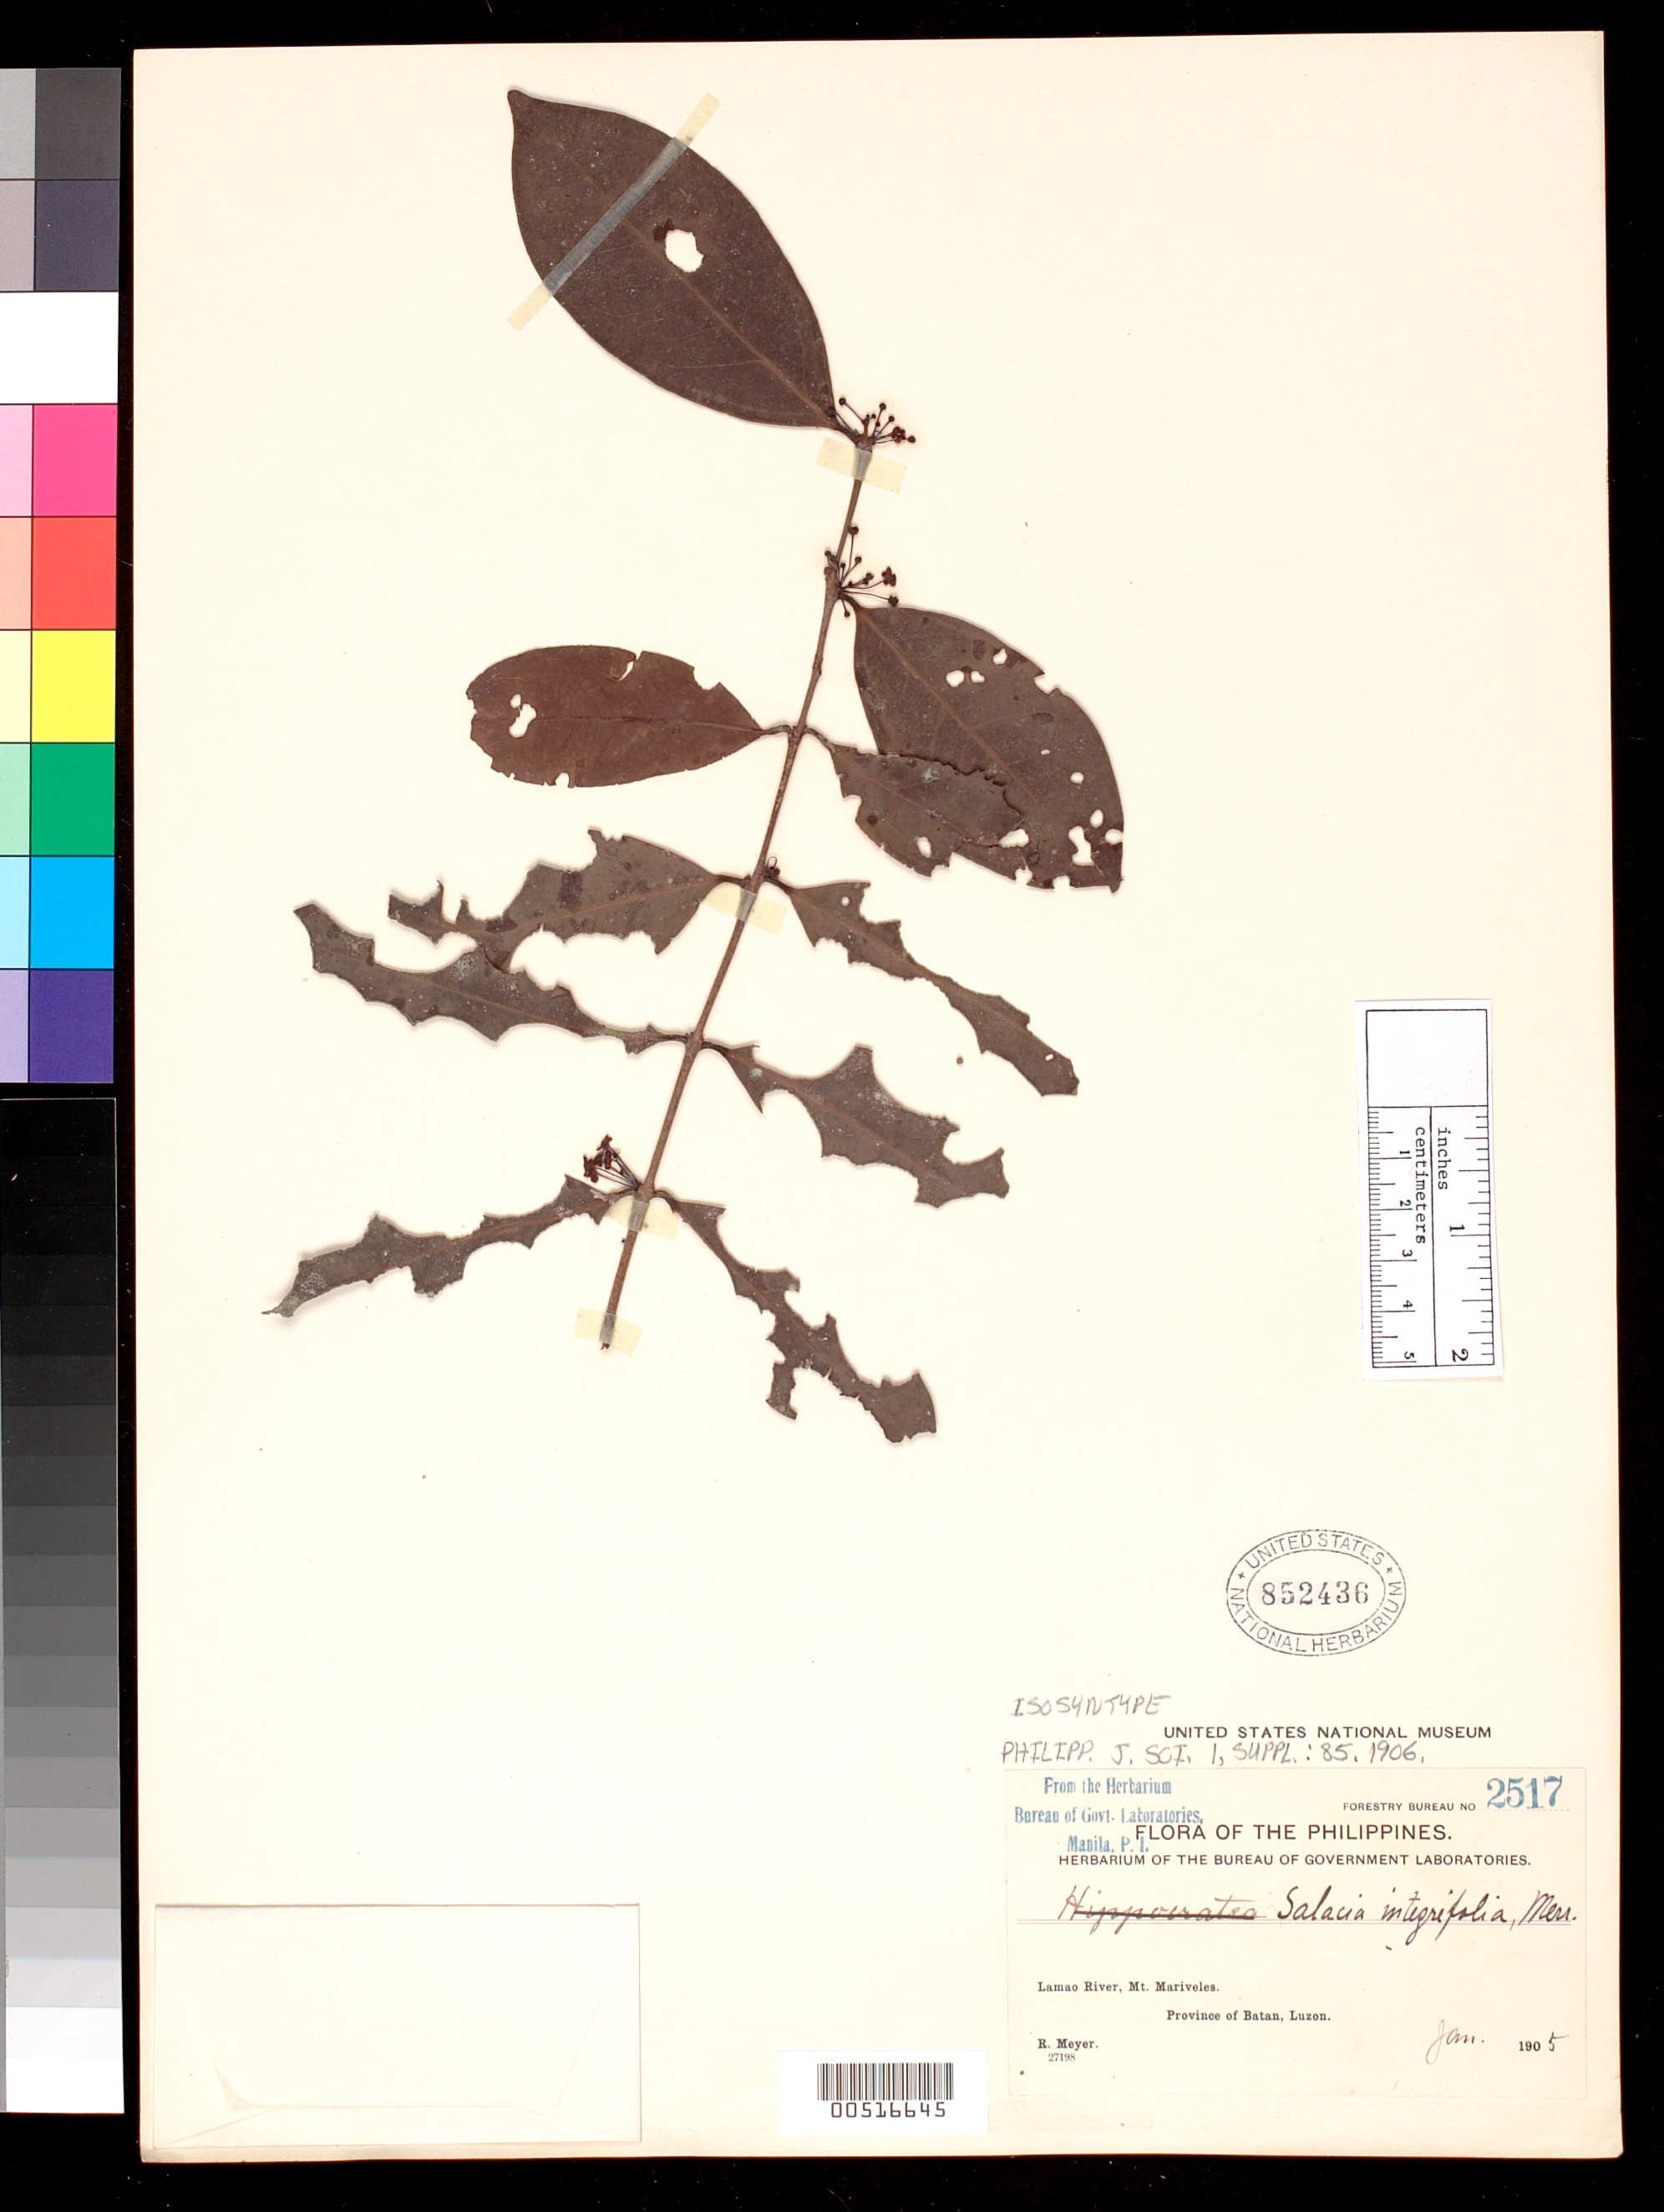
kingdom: Plantae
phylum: Tracheophyta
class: Magnoliopsida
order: Celastrales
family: Celastraceae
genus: Salacia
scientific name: Salacia integrifolia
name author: Merr.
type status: Isosyntype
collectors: R. Meyer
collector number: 2517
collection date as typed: Jan 1905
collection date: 1905-01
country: Philippines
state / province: Central Luzon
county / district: Bataan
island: Luzon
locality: Lamao River, Mt Mariveles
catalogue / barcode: US 852436